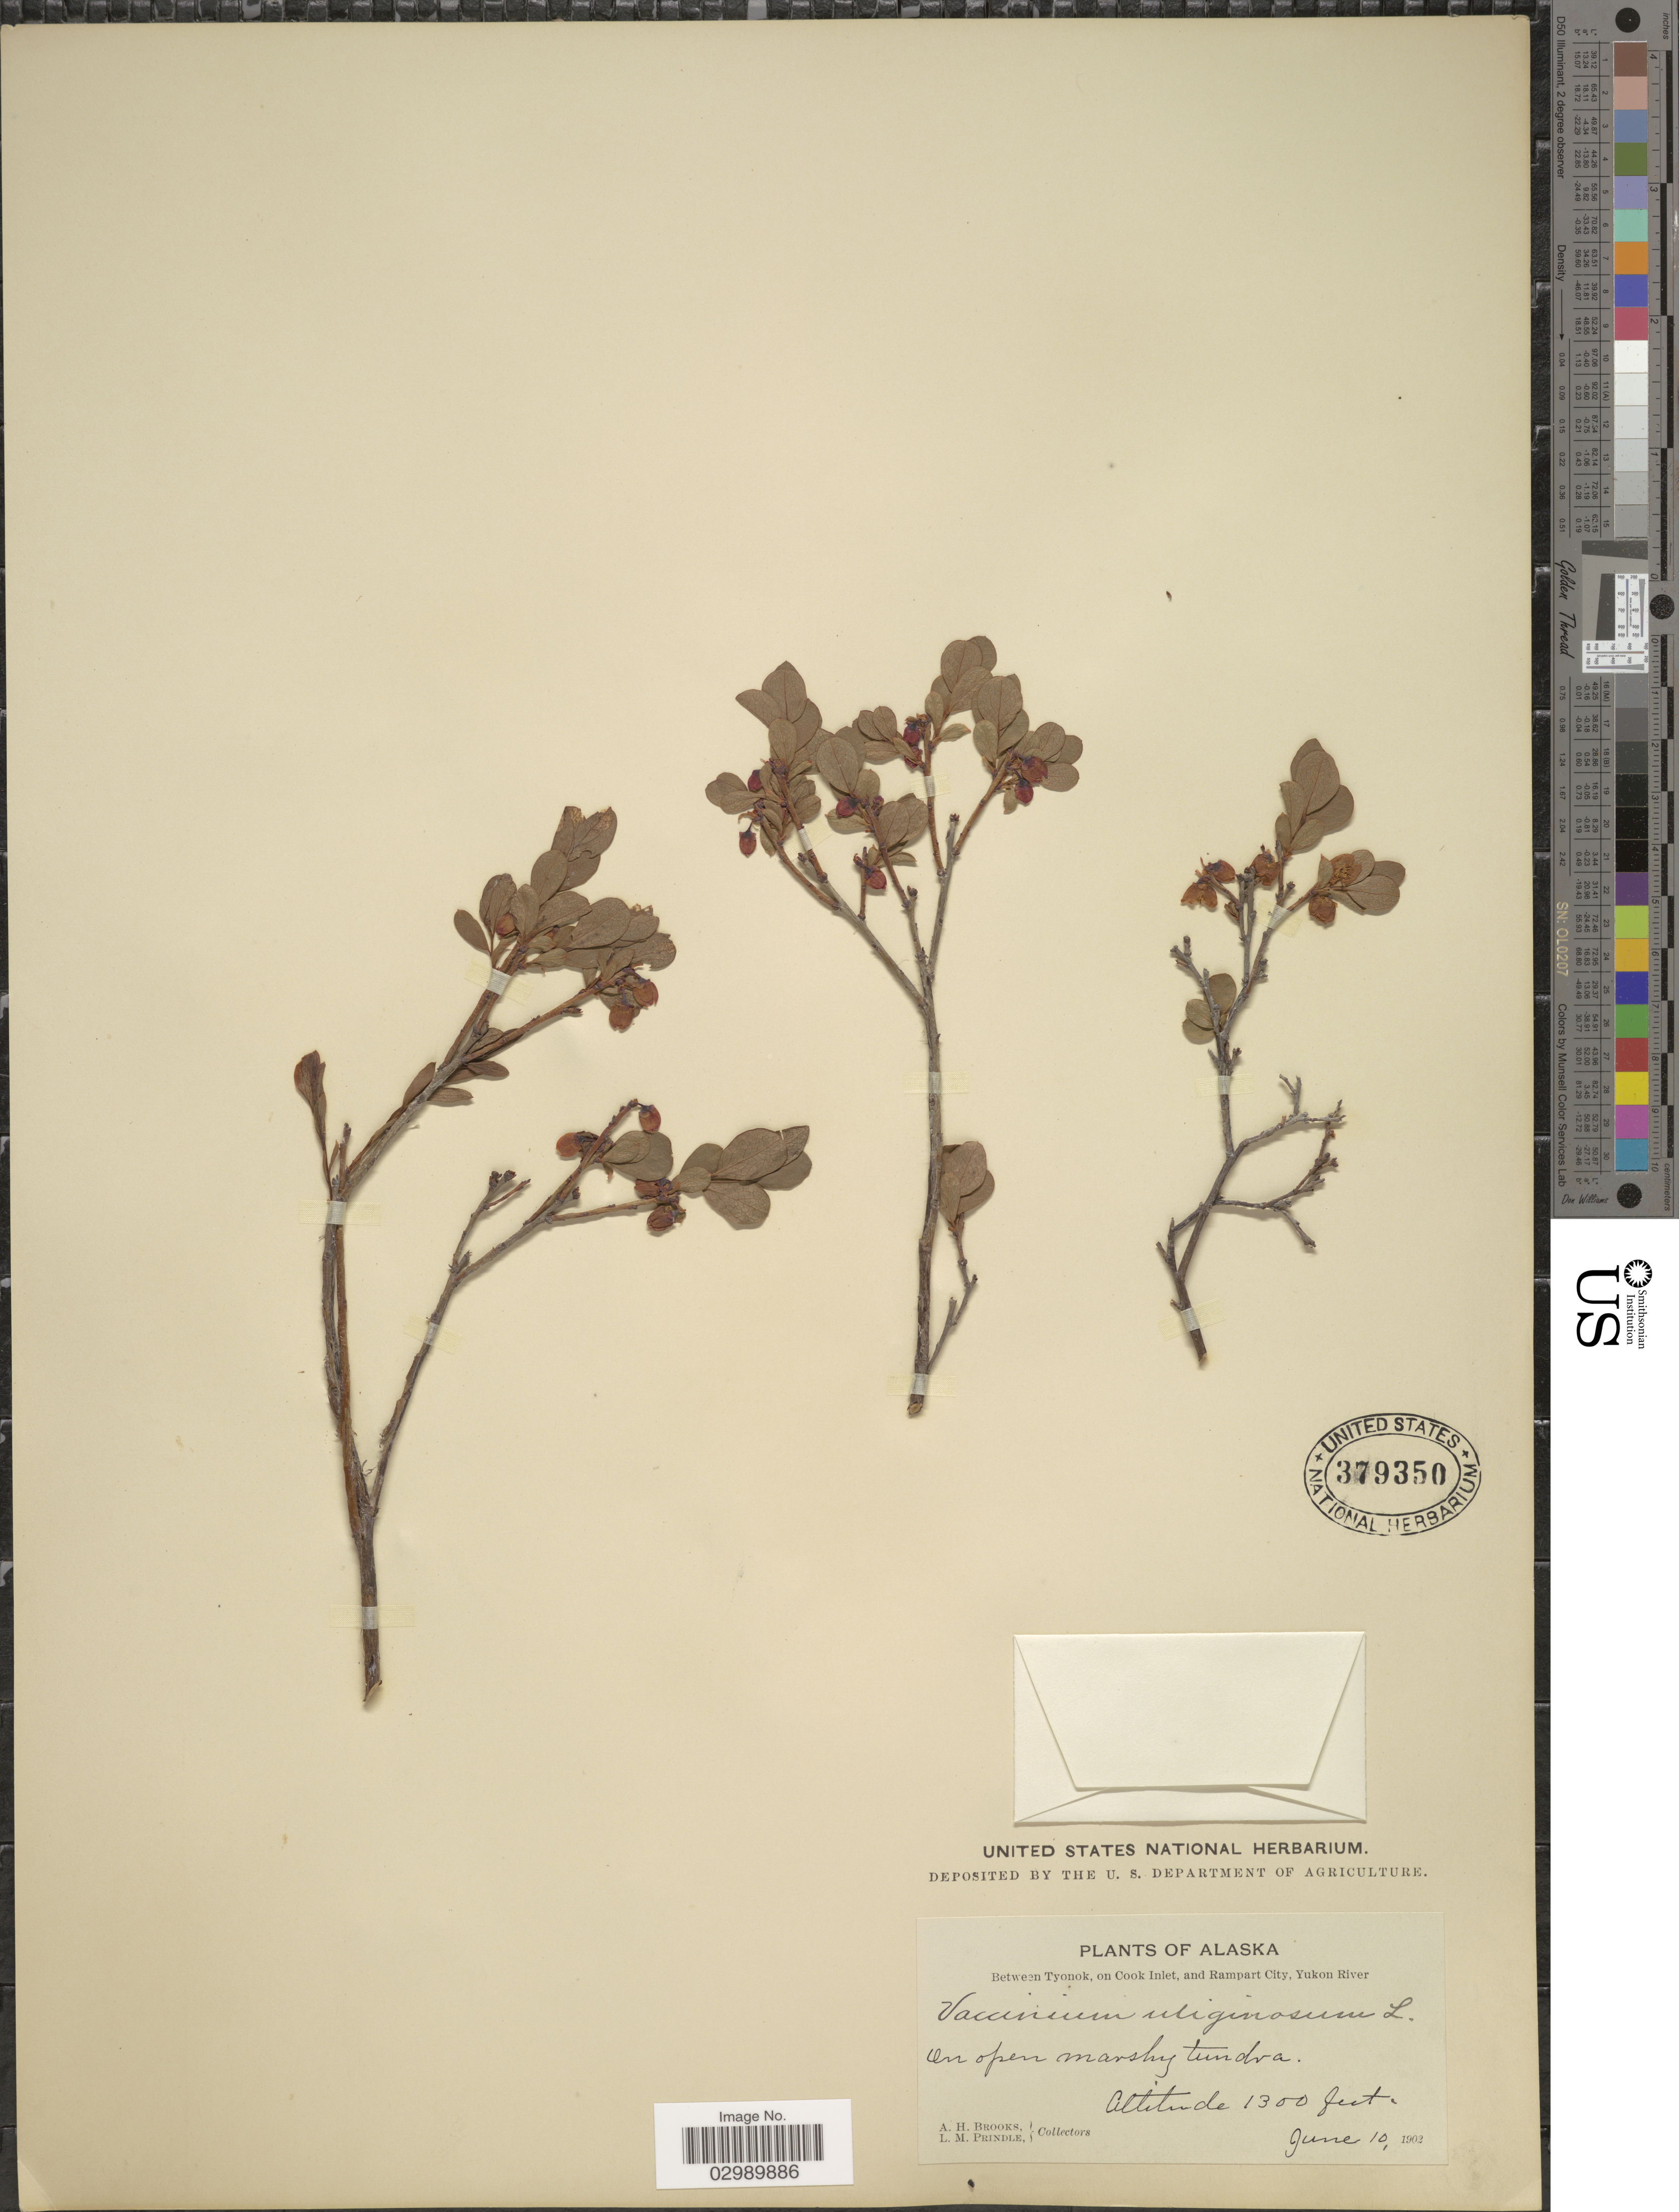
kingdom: Plantae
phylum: Tracheophyta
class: Magnoliopsida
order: Ericales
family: Ericaceae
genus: Vaccinium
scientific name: Vaccinium uliginosum var. alpinum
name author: Bigelow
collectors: A. Brooks & L. Prindle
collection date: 1902-06-10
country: United States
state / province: Alaska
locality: Between Tyonok, on Cook Inlet, and Rampart City, Yukon River.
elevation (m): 396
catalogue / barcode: US 379350